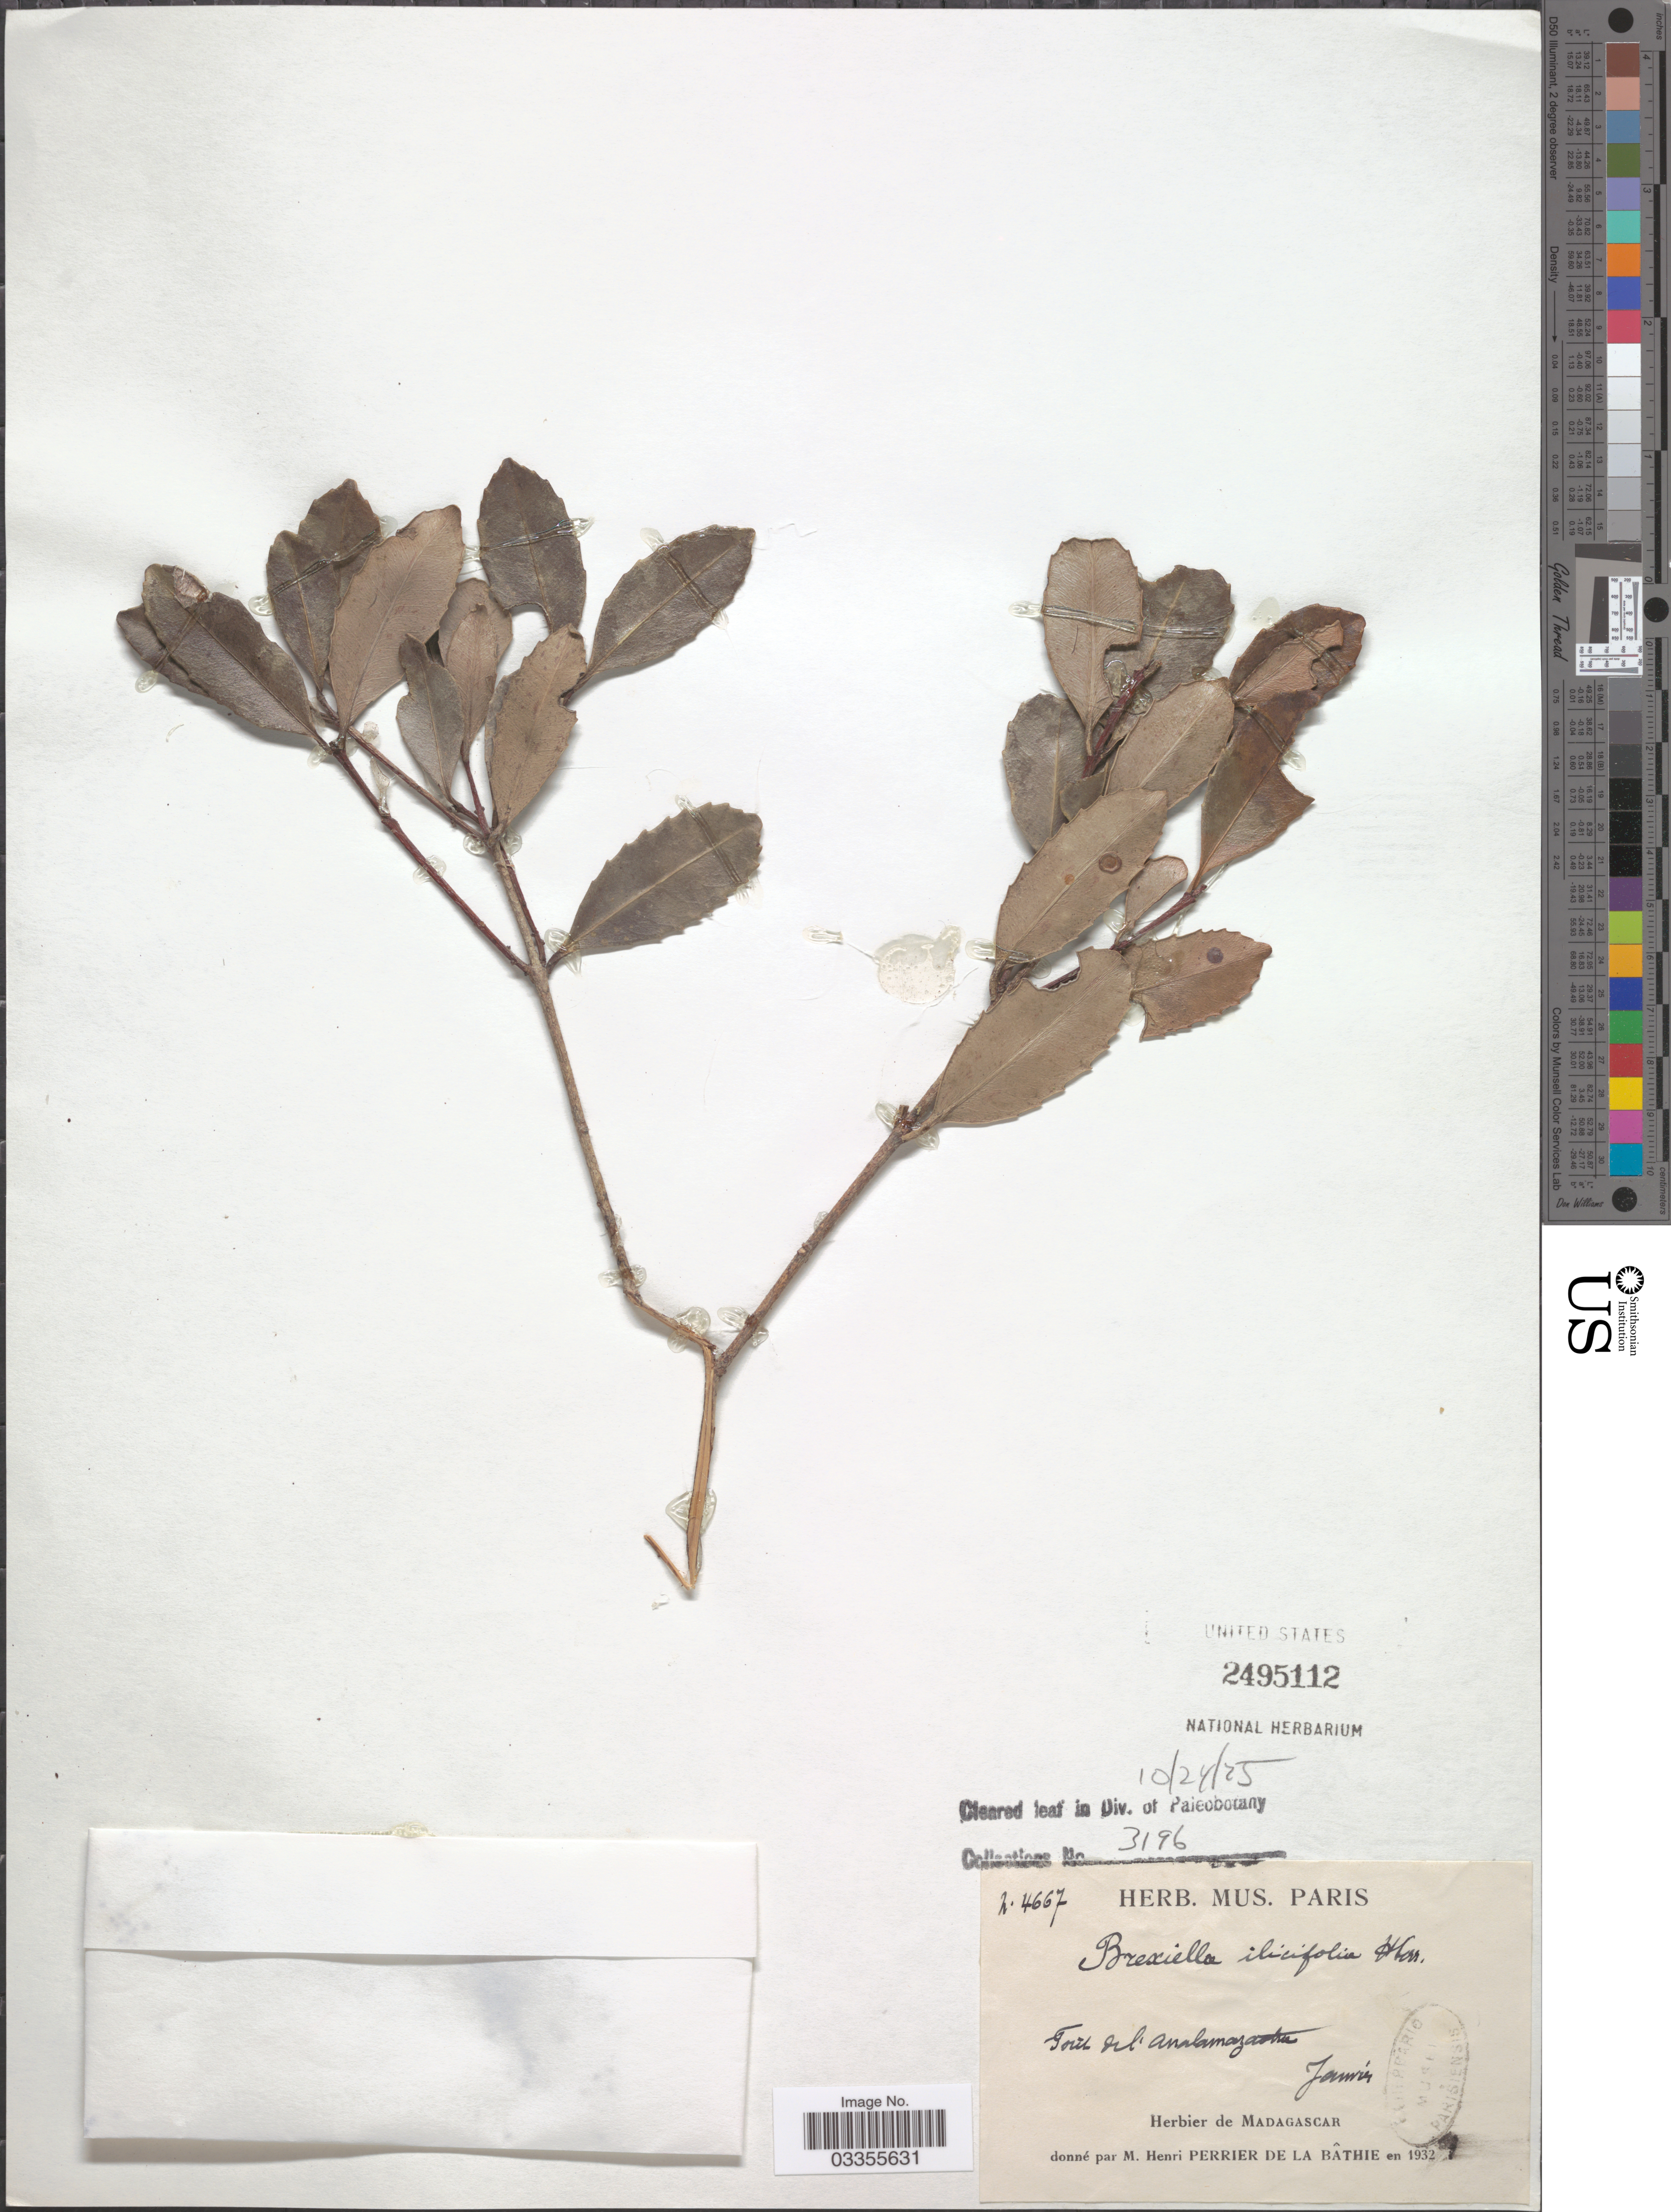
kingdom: Plantae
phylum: Tracheophyta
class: Magnoliopsida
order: Celastrales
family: Celastraceae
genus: Brexiella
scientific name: Brexiella illicifolia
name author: H. Perrier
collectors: H. Perrier de la Bâthie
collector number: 4667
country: Madagascar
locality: Forêt del Analamazaotra.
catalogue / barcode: US 2495112